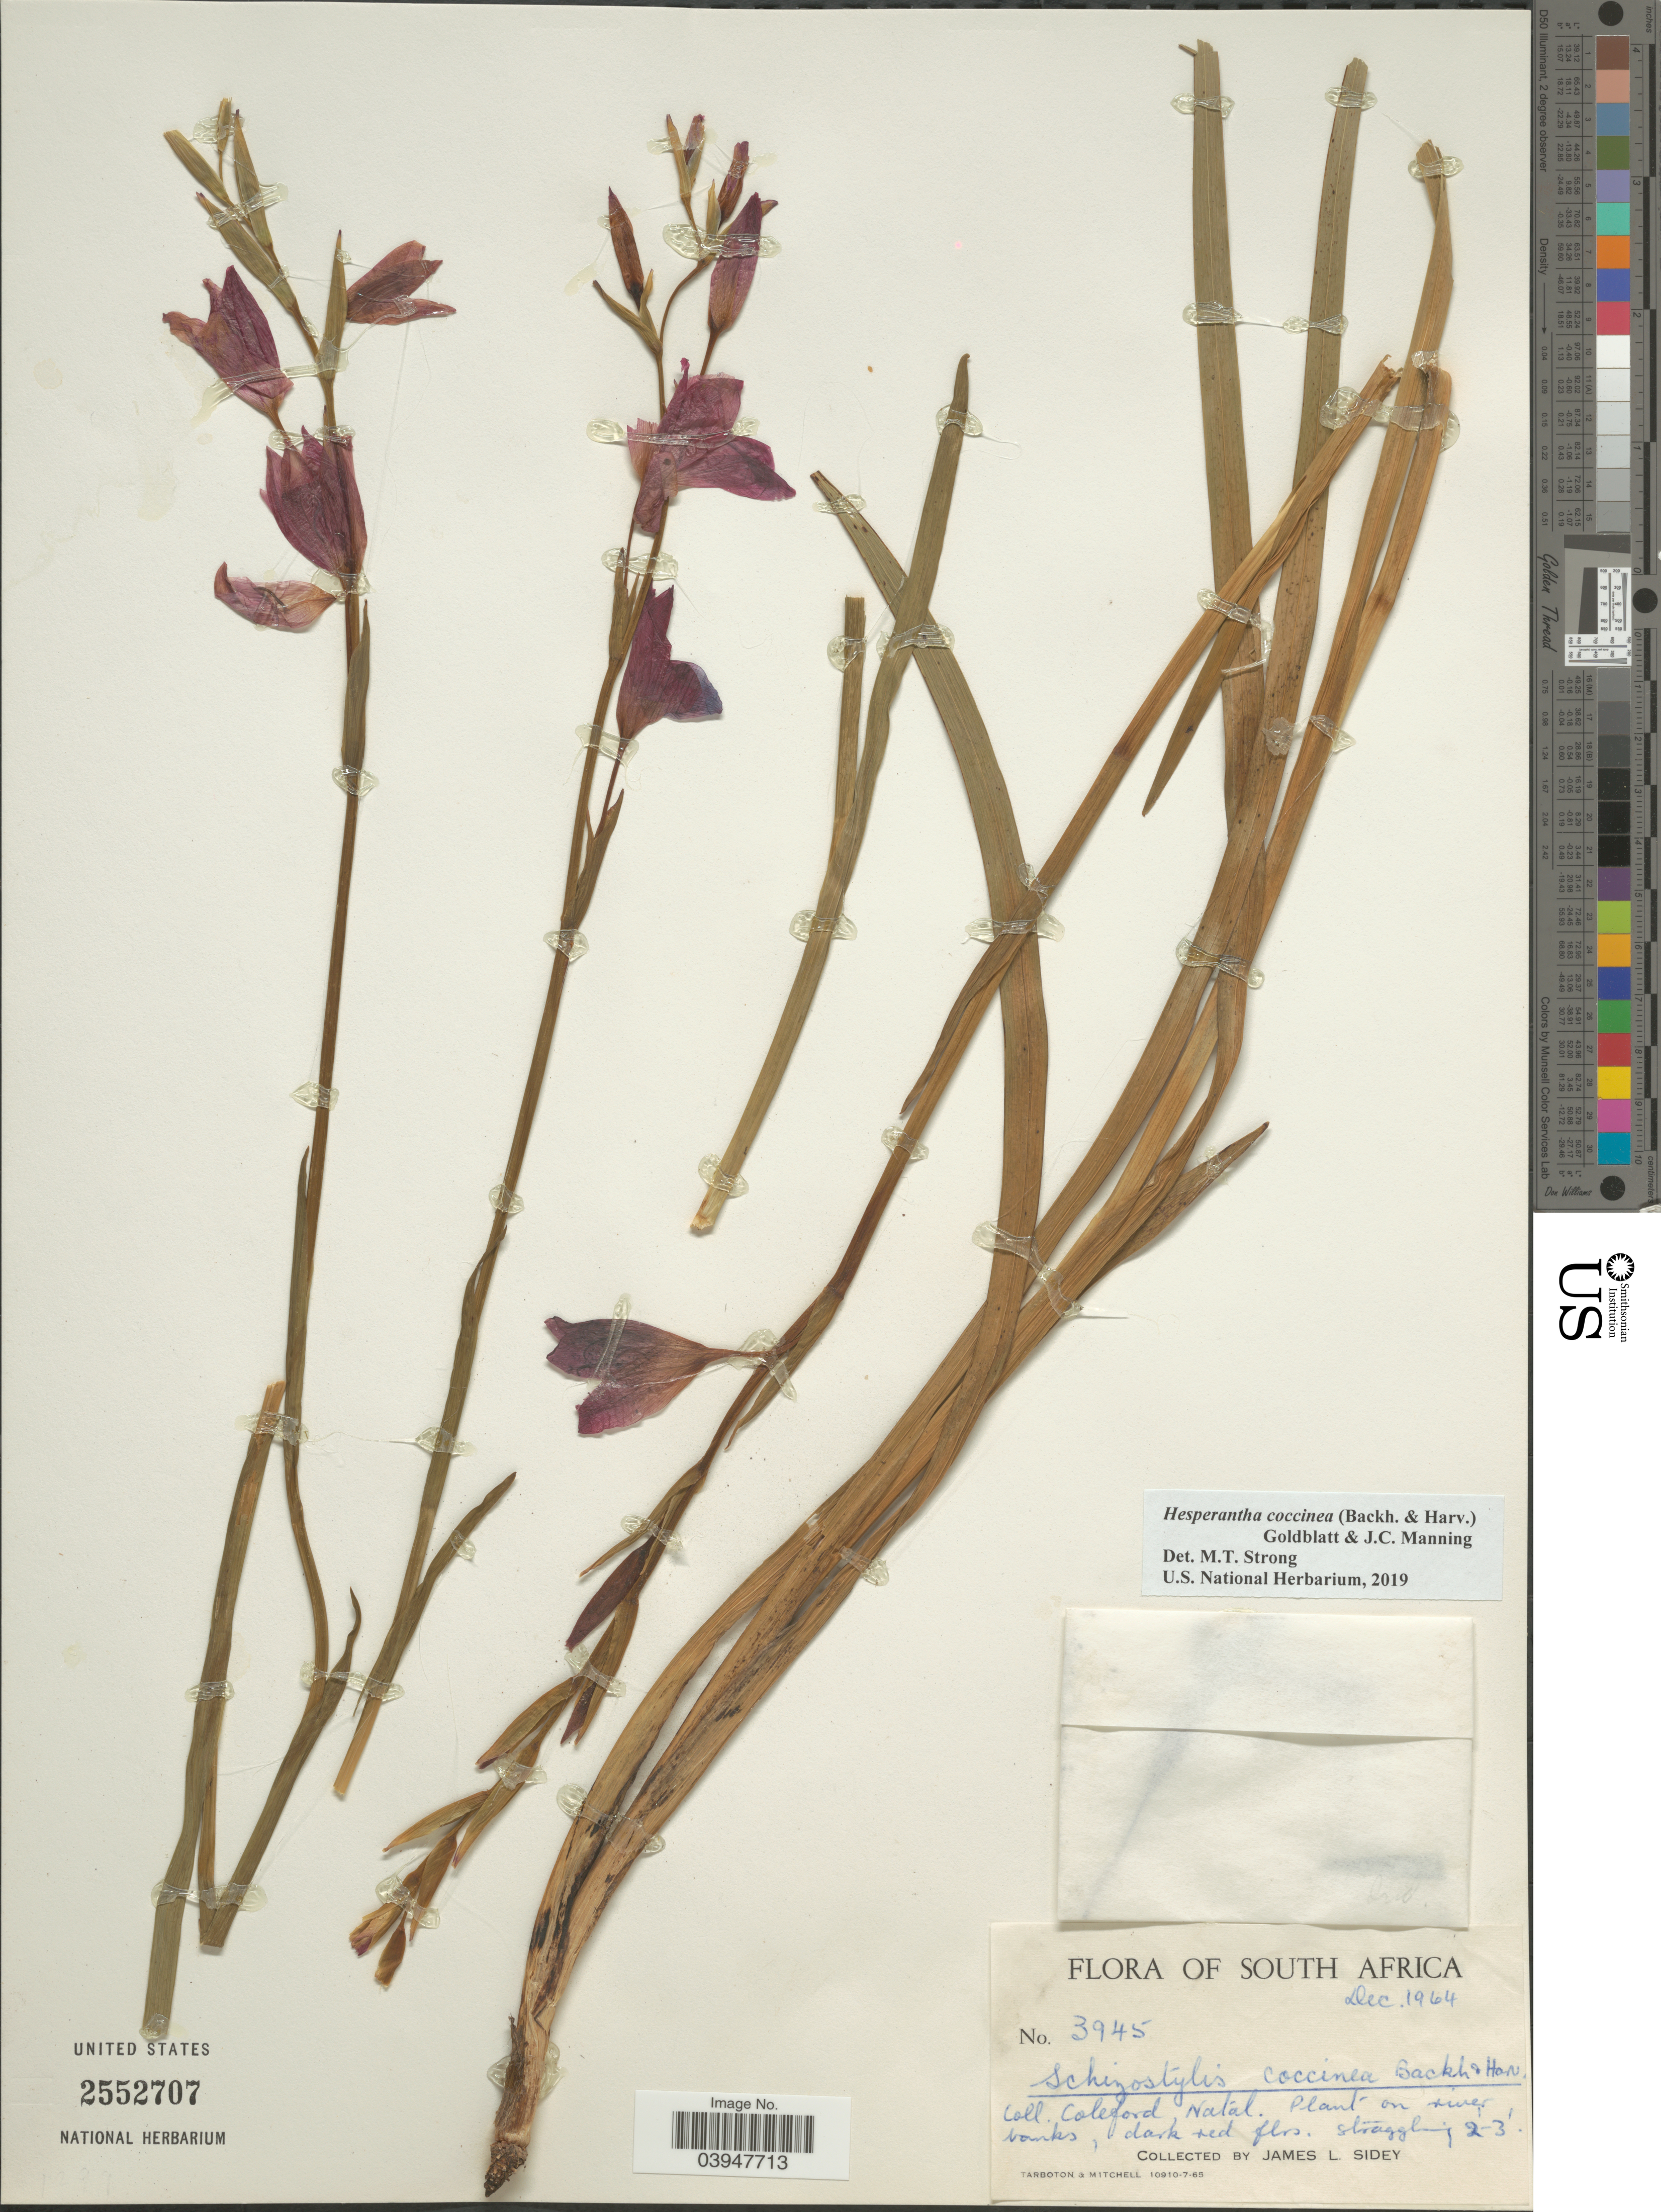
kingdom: Plantae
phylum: Tracheophyta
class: Liliopsida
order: Asparagales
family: Iridaceae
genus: Hesperantha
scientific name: Hesperantha coccinea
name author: (Backh. & Harv.) Goldblatt & J.C. Manning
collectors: J. L. Sidey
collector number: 3945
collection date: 1964-12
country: South Africa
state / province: KwaZulu-Natal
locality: Coleford Natal.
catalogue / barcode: US 2552707